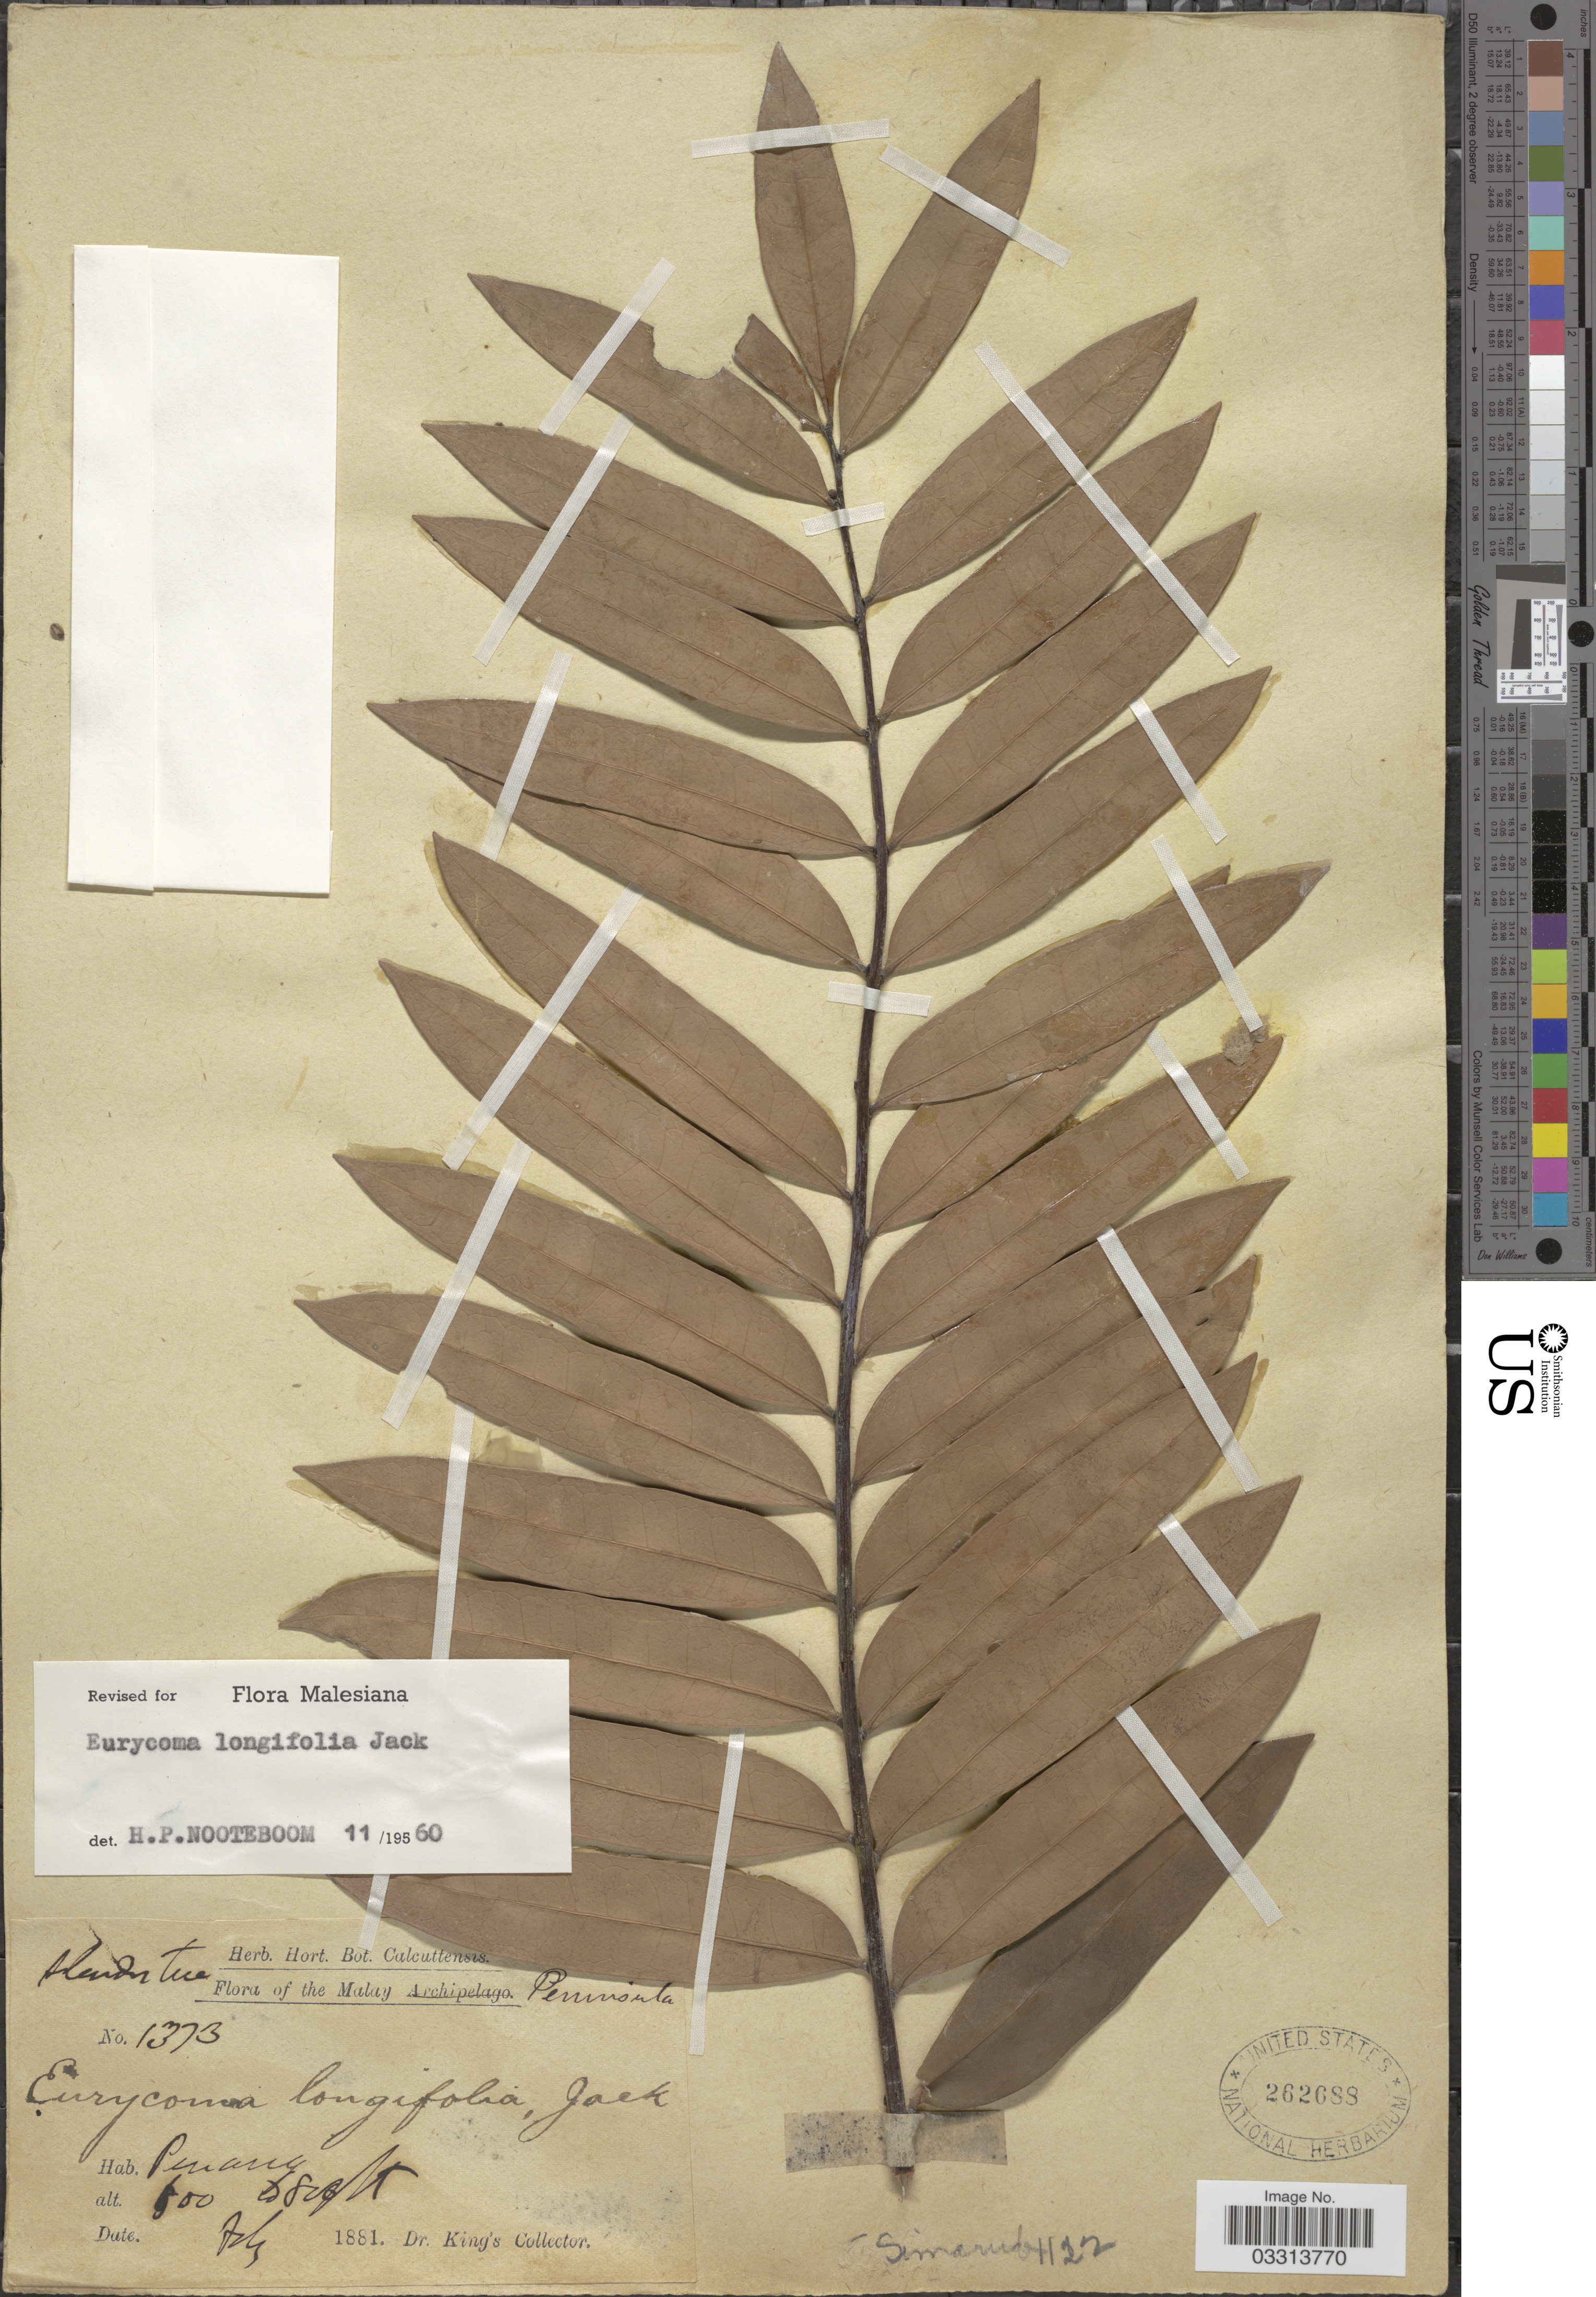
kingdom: Plantae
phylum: Tracheophyta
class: Magnoliopsida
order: Sapindales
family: Simaroubaceae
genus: Eurycoma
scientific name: Eurycoma longifolia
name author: Jack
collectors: G. King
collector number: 1373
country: Malaysia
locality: Penang, Malay Peninsula.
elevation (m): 152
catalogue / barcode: US 262688